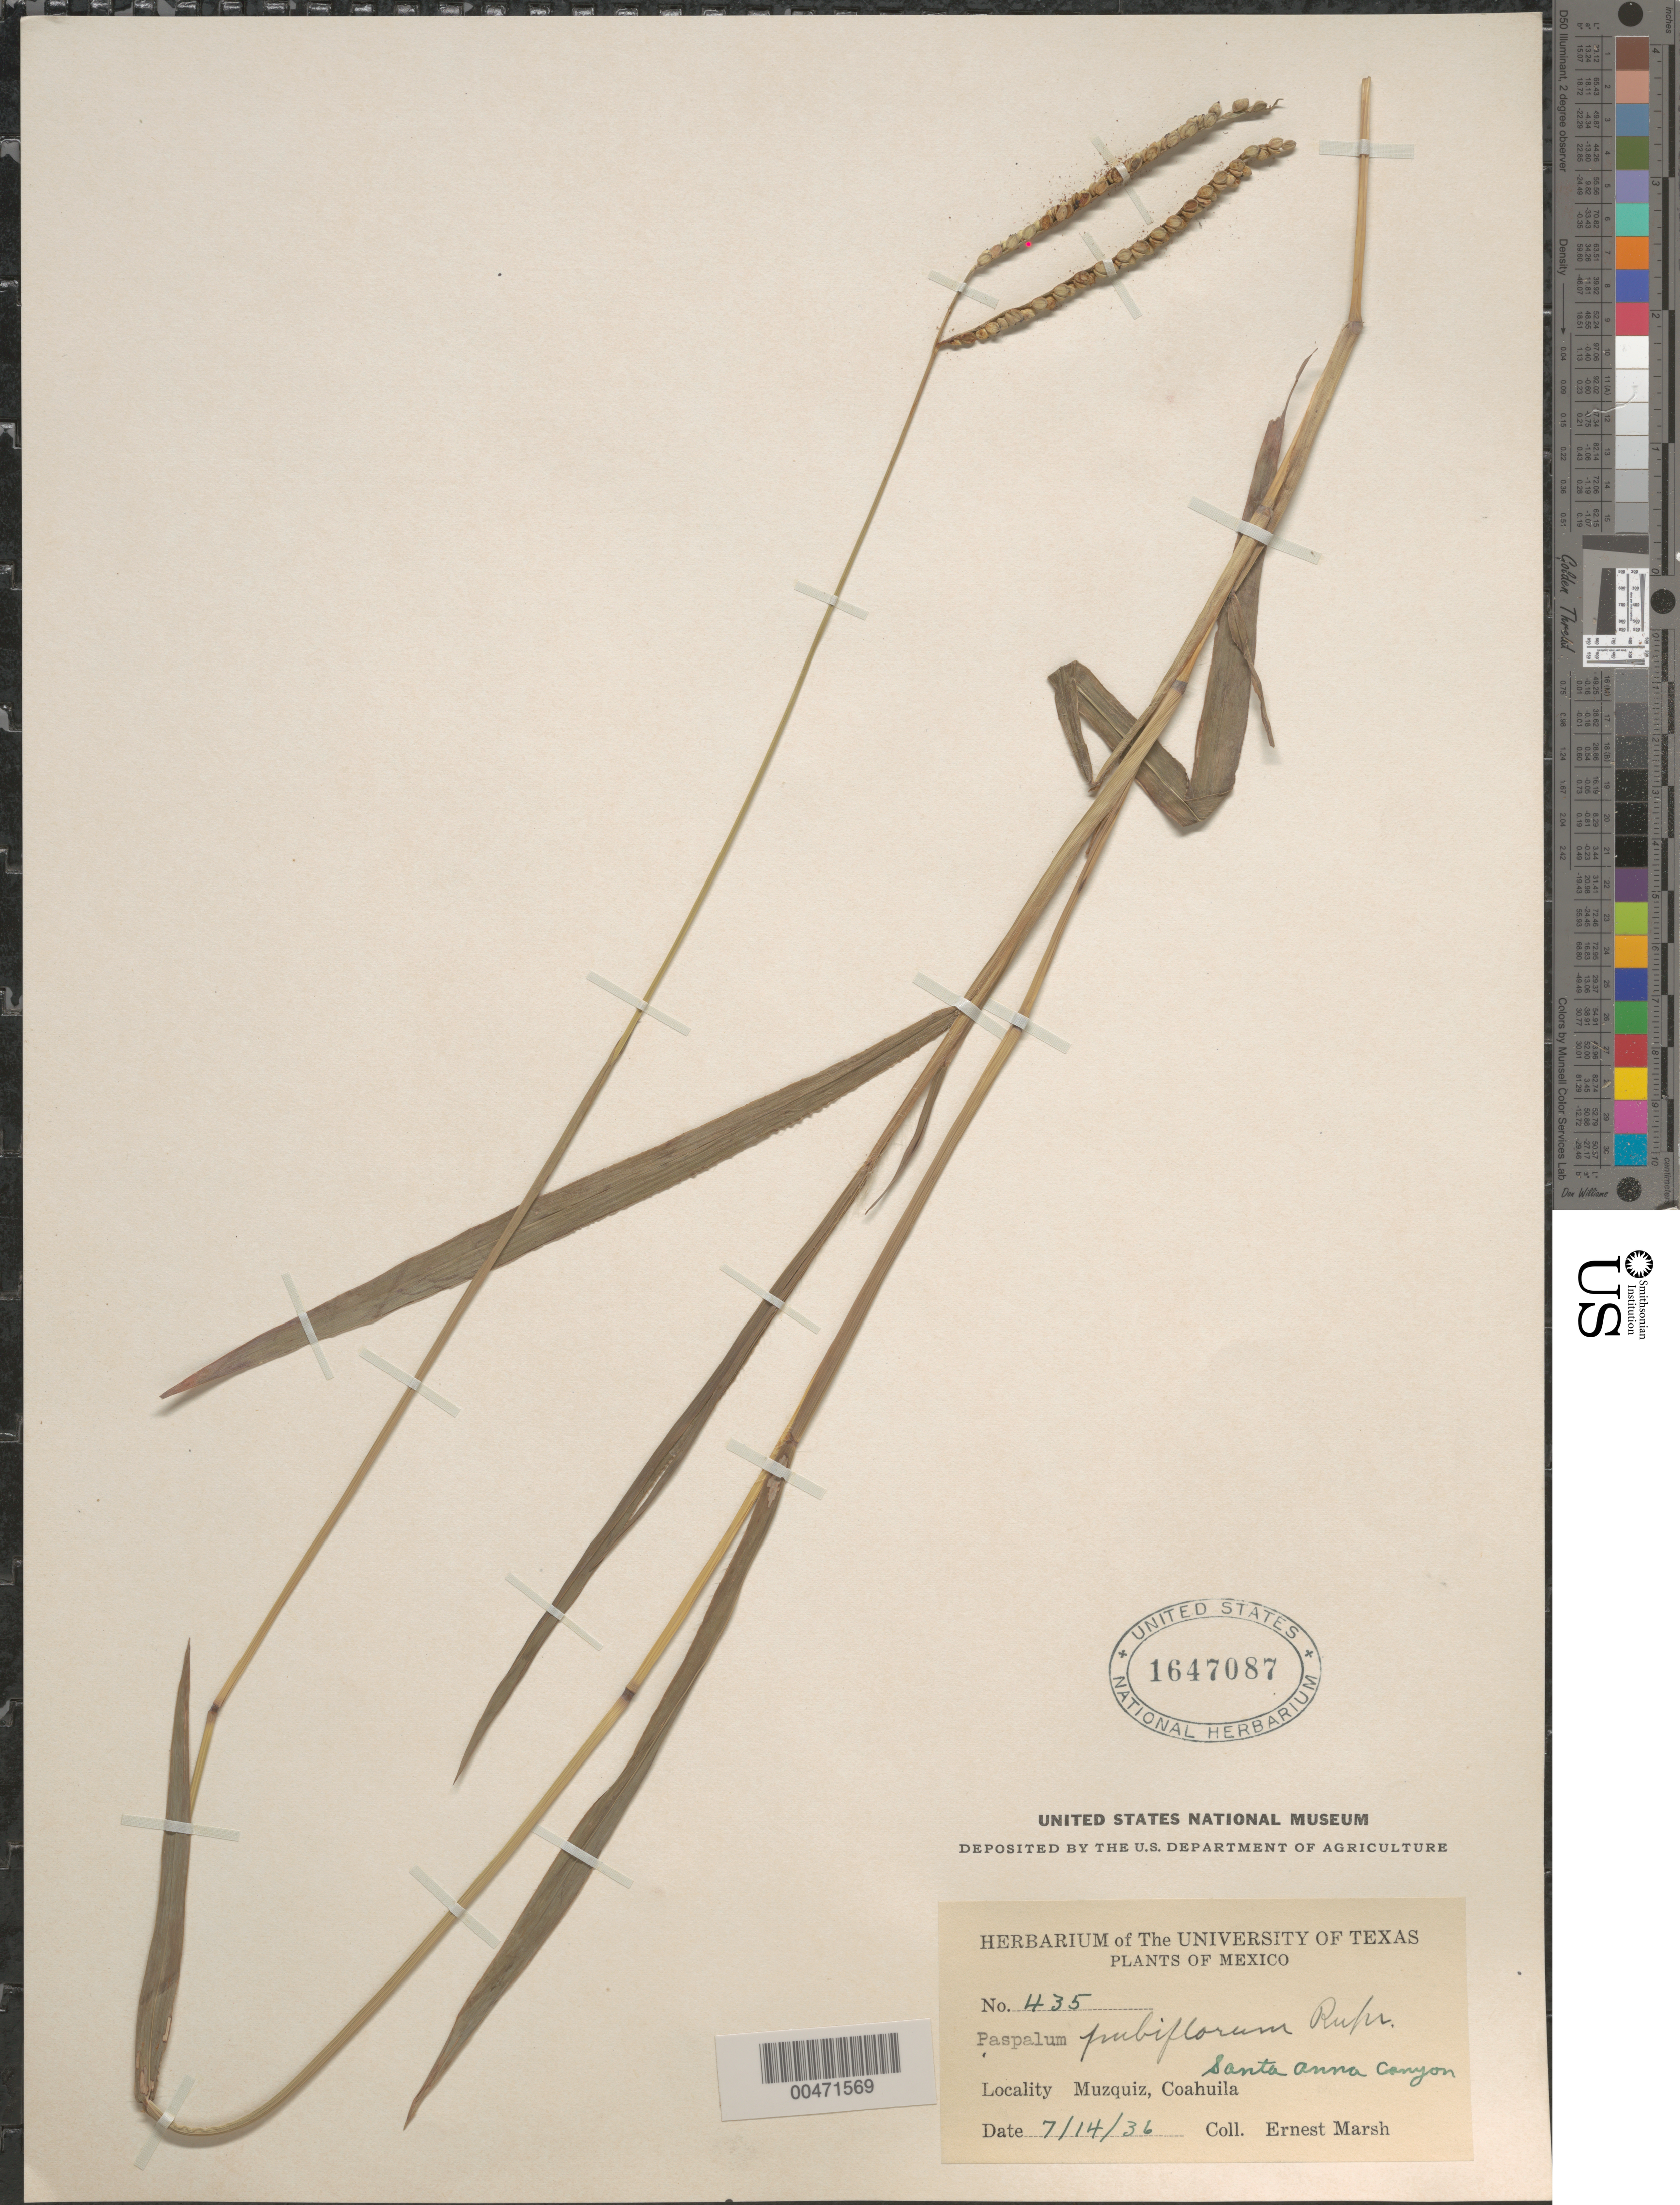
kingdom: Plantae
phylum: Tracheophyta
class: Liliopsida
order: Poales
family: Poaceae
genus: Paspalum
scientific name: Paspalum pubiflorum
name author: Rupr. ex E. Fourn.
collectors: E. Marsh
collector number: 435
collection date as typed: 14 Jul 1936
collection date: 1936-07-14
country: Mexico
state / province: Coahuila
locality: Muzquiz, Santa Anna Canyon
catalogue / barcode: US 1647087